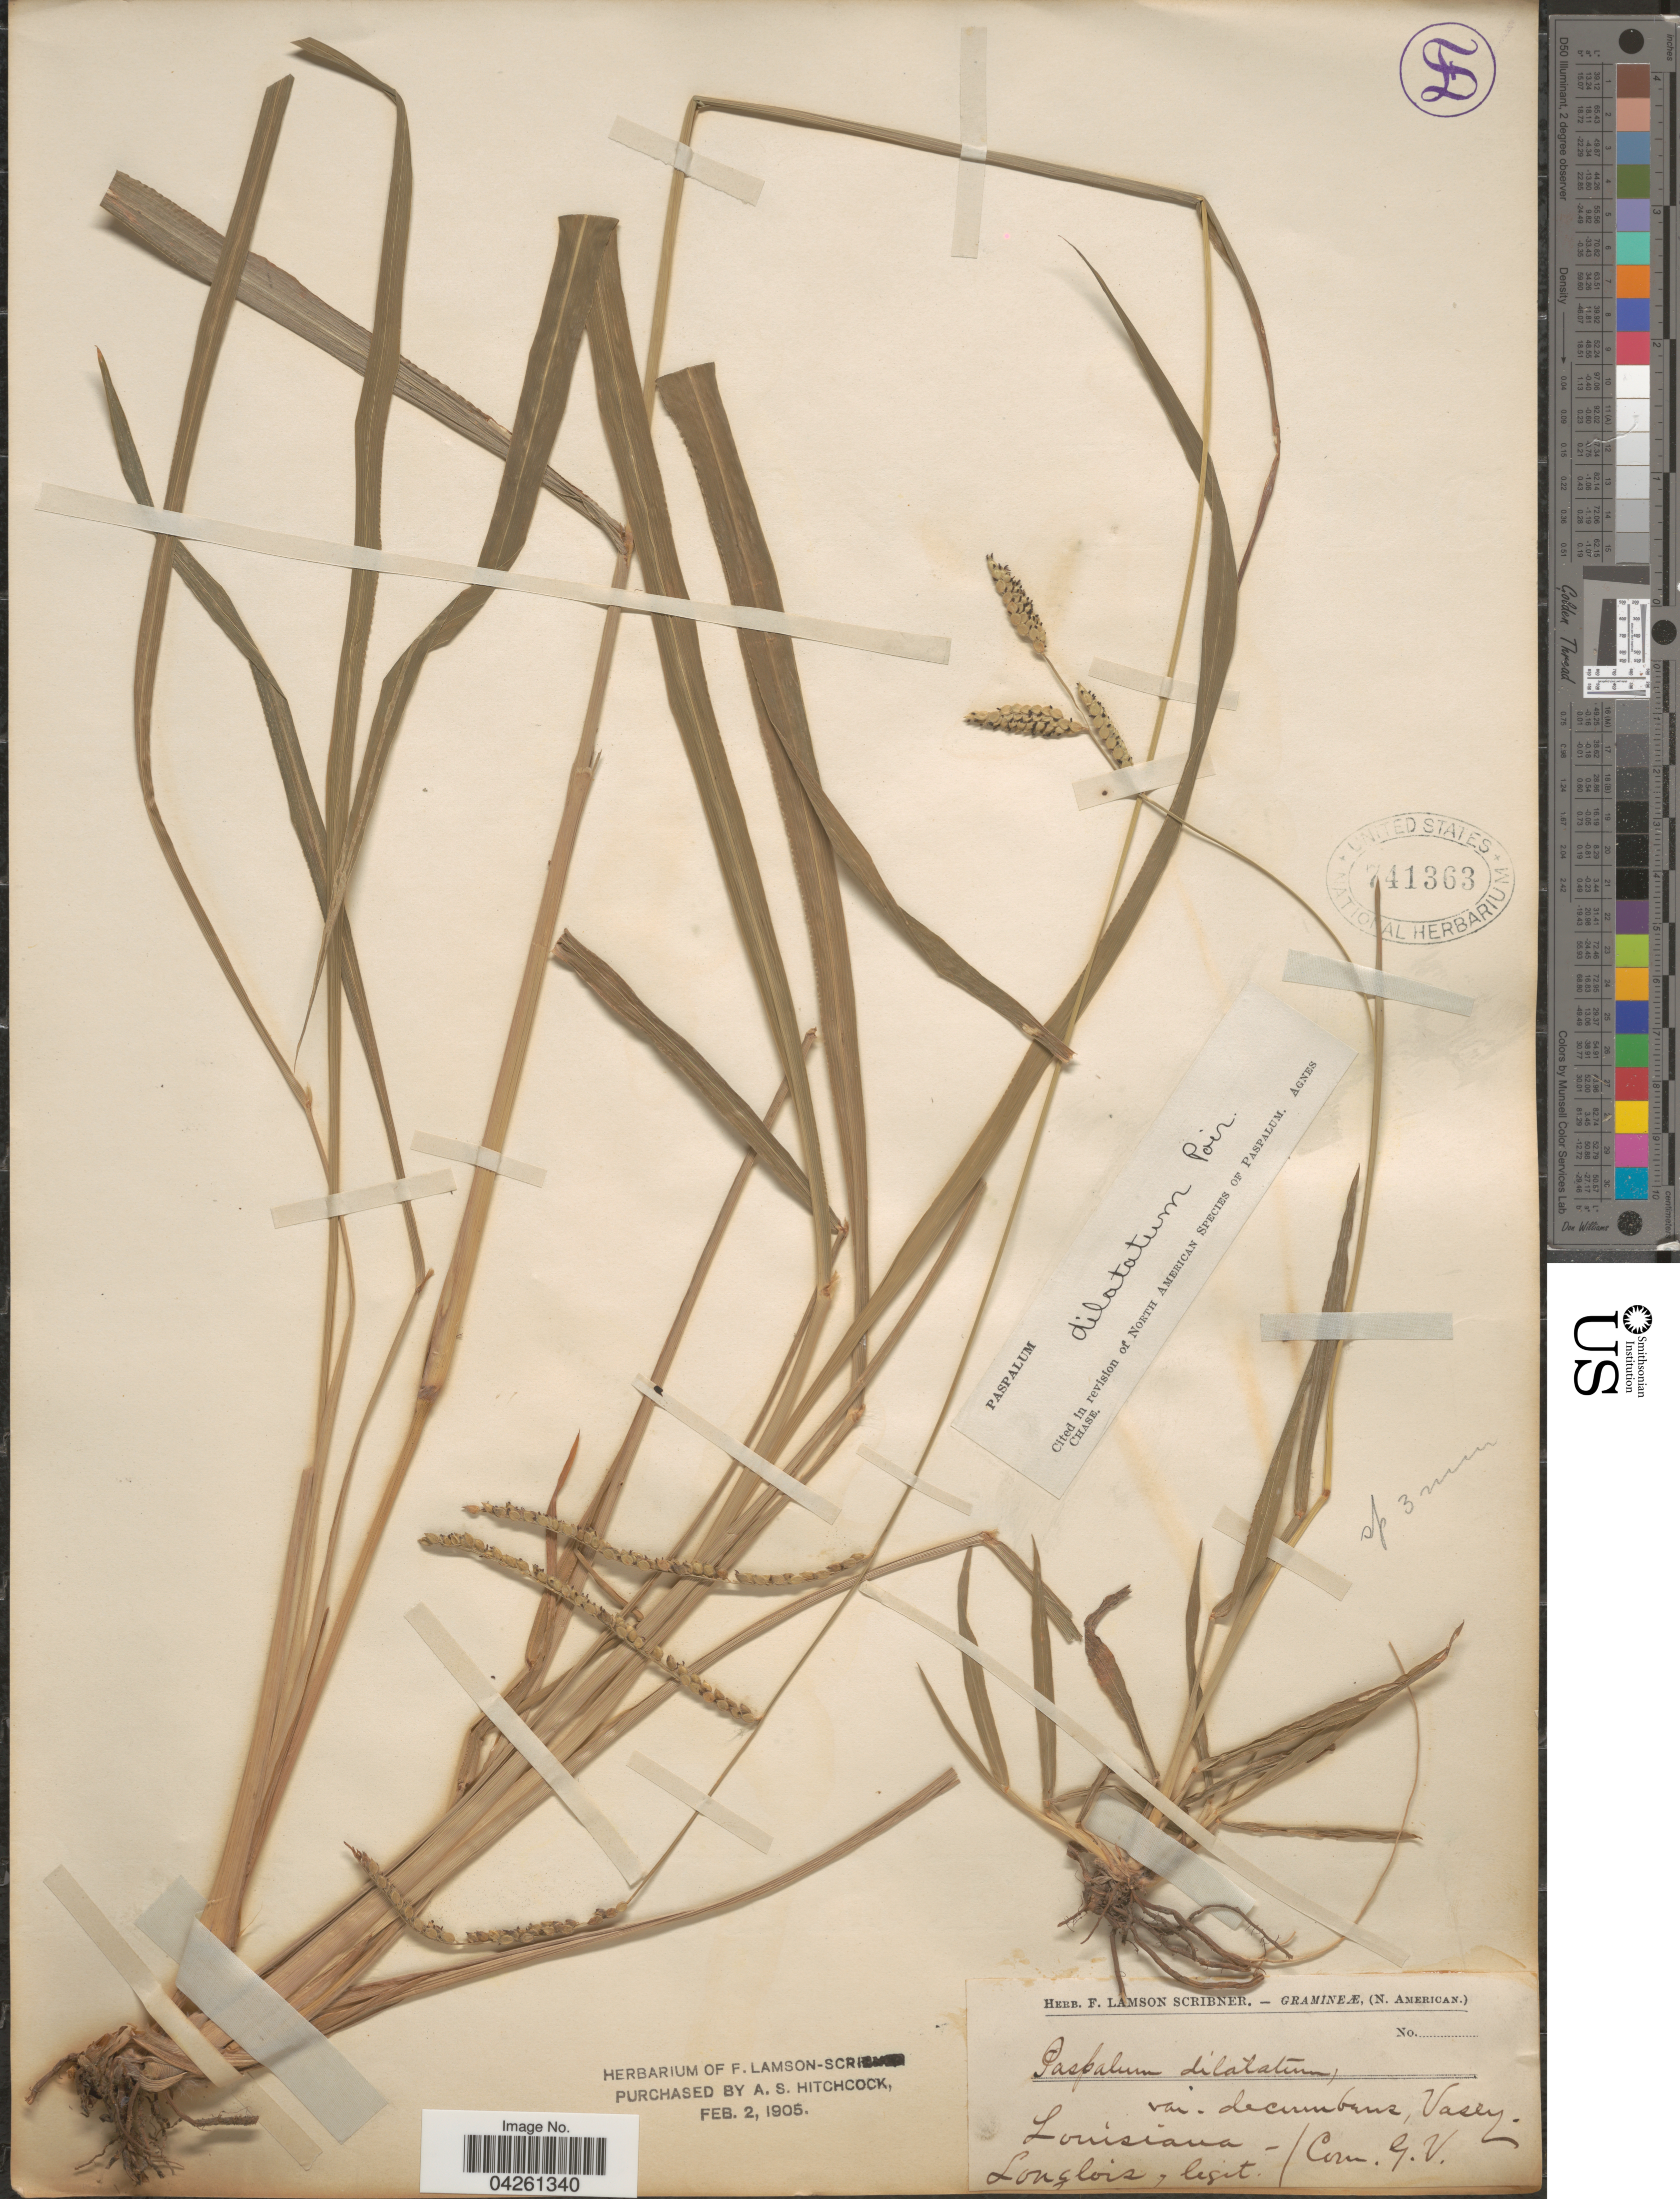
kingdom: Plantae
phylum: Tracheophyta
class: Liliopsida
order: Poales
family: Poaceae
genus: Paspalum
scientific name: Paspalum dilatatum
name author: Poir.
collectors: Langlois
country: United States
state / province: Louisiana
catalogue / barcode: US 741363